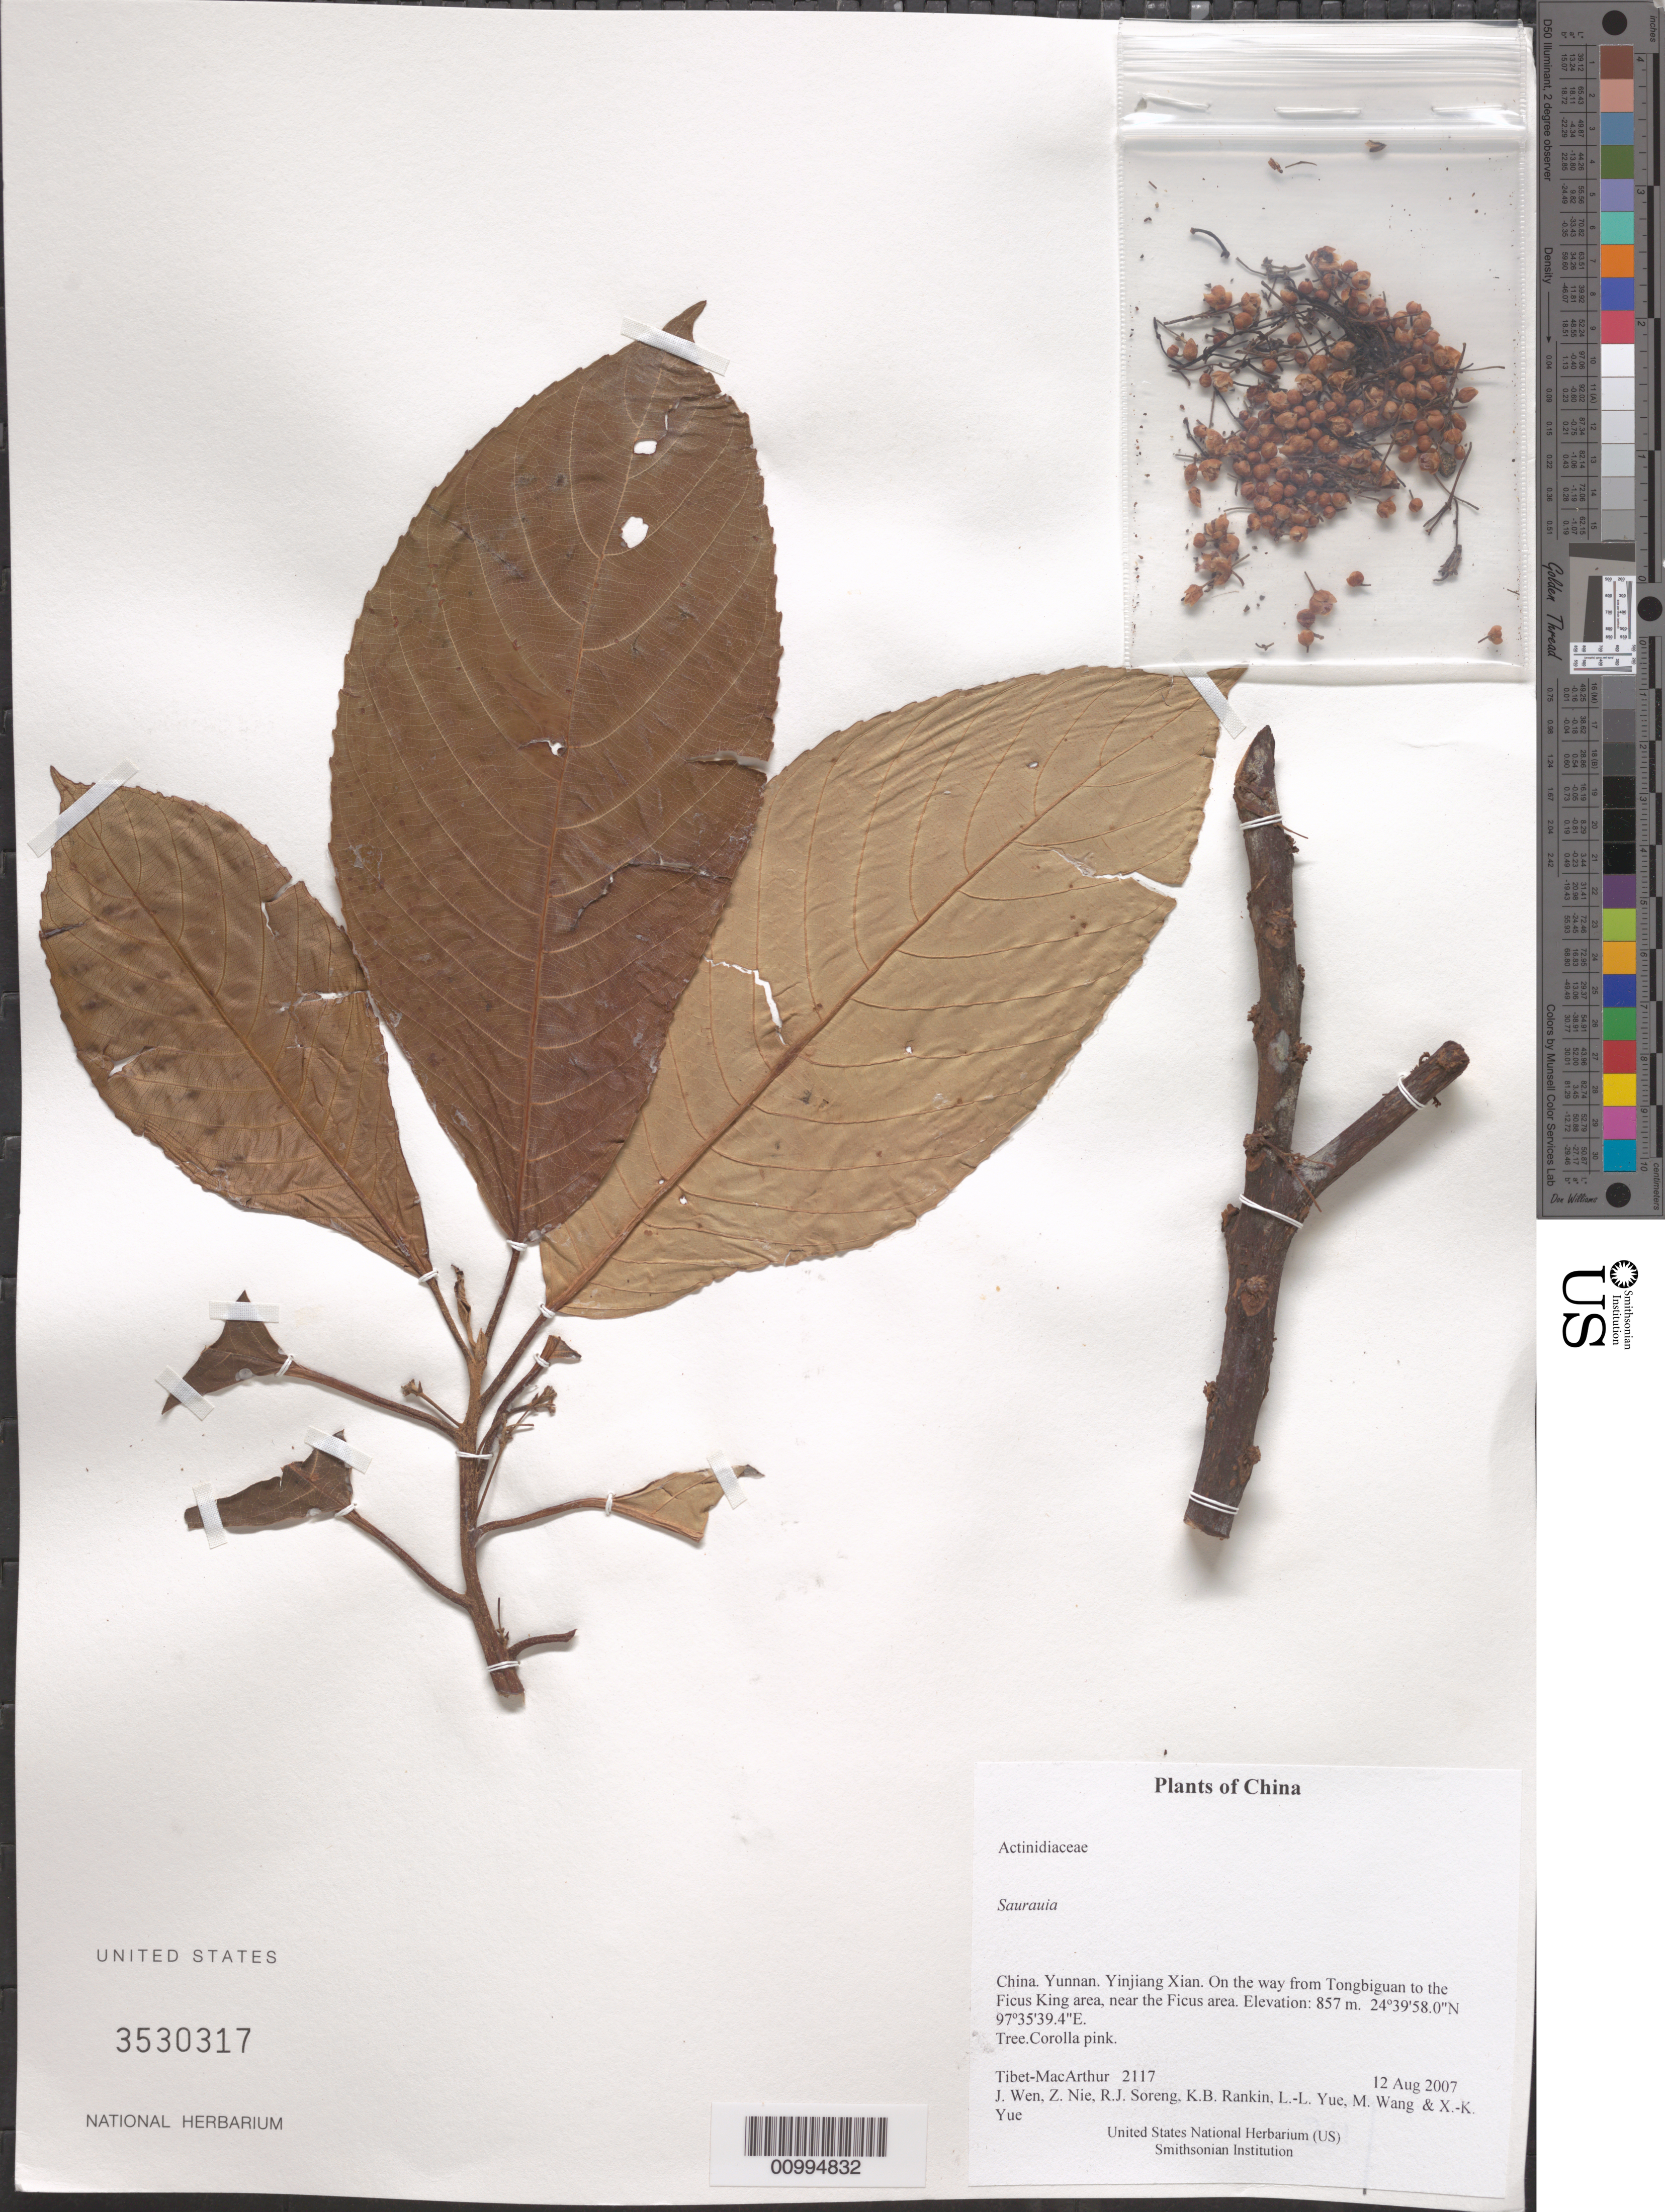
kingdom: Plantae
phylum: Tracheophyta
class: Magnoliopsida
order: Ericales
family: Actinidiaceae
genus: Saurauia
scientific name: Saurauia sp.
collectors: Tibet-MacArthur, J. Wen, Z. Nie, R. J. Soreng, K. Rankin, L. Yue, M. Wang & X. Yue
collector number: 2117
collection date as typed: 12 Aug 2007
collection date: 2007-08-12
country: China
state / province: Yunnan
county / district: Yinjiang Xian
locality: On the way from Tongbiguan to the Ficus King area, near the Ficus area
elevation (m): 857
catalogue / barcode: US 3530317